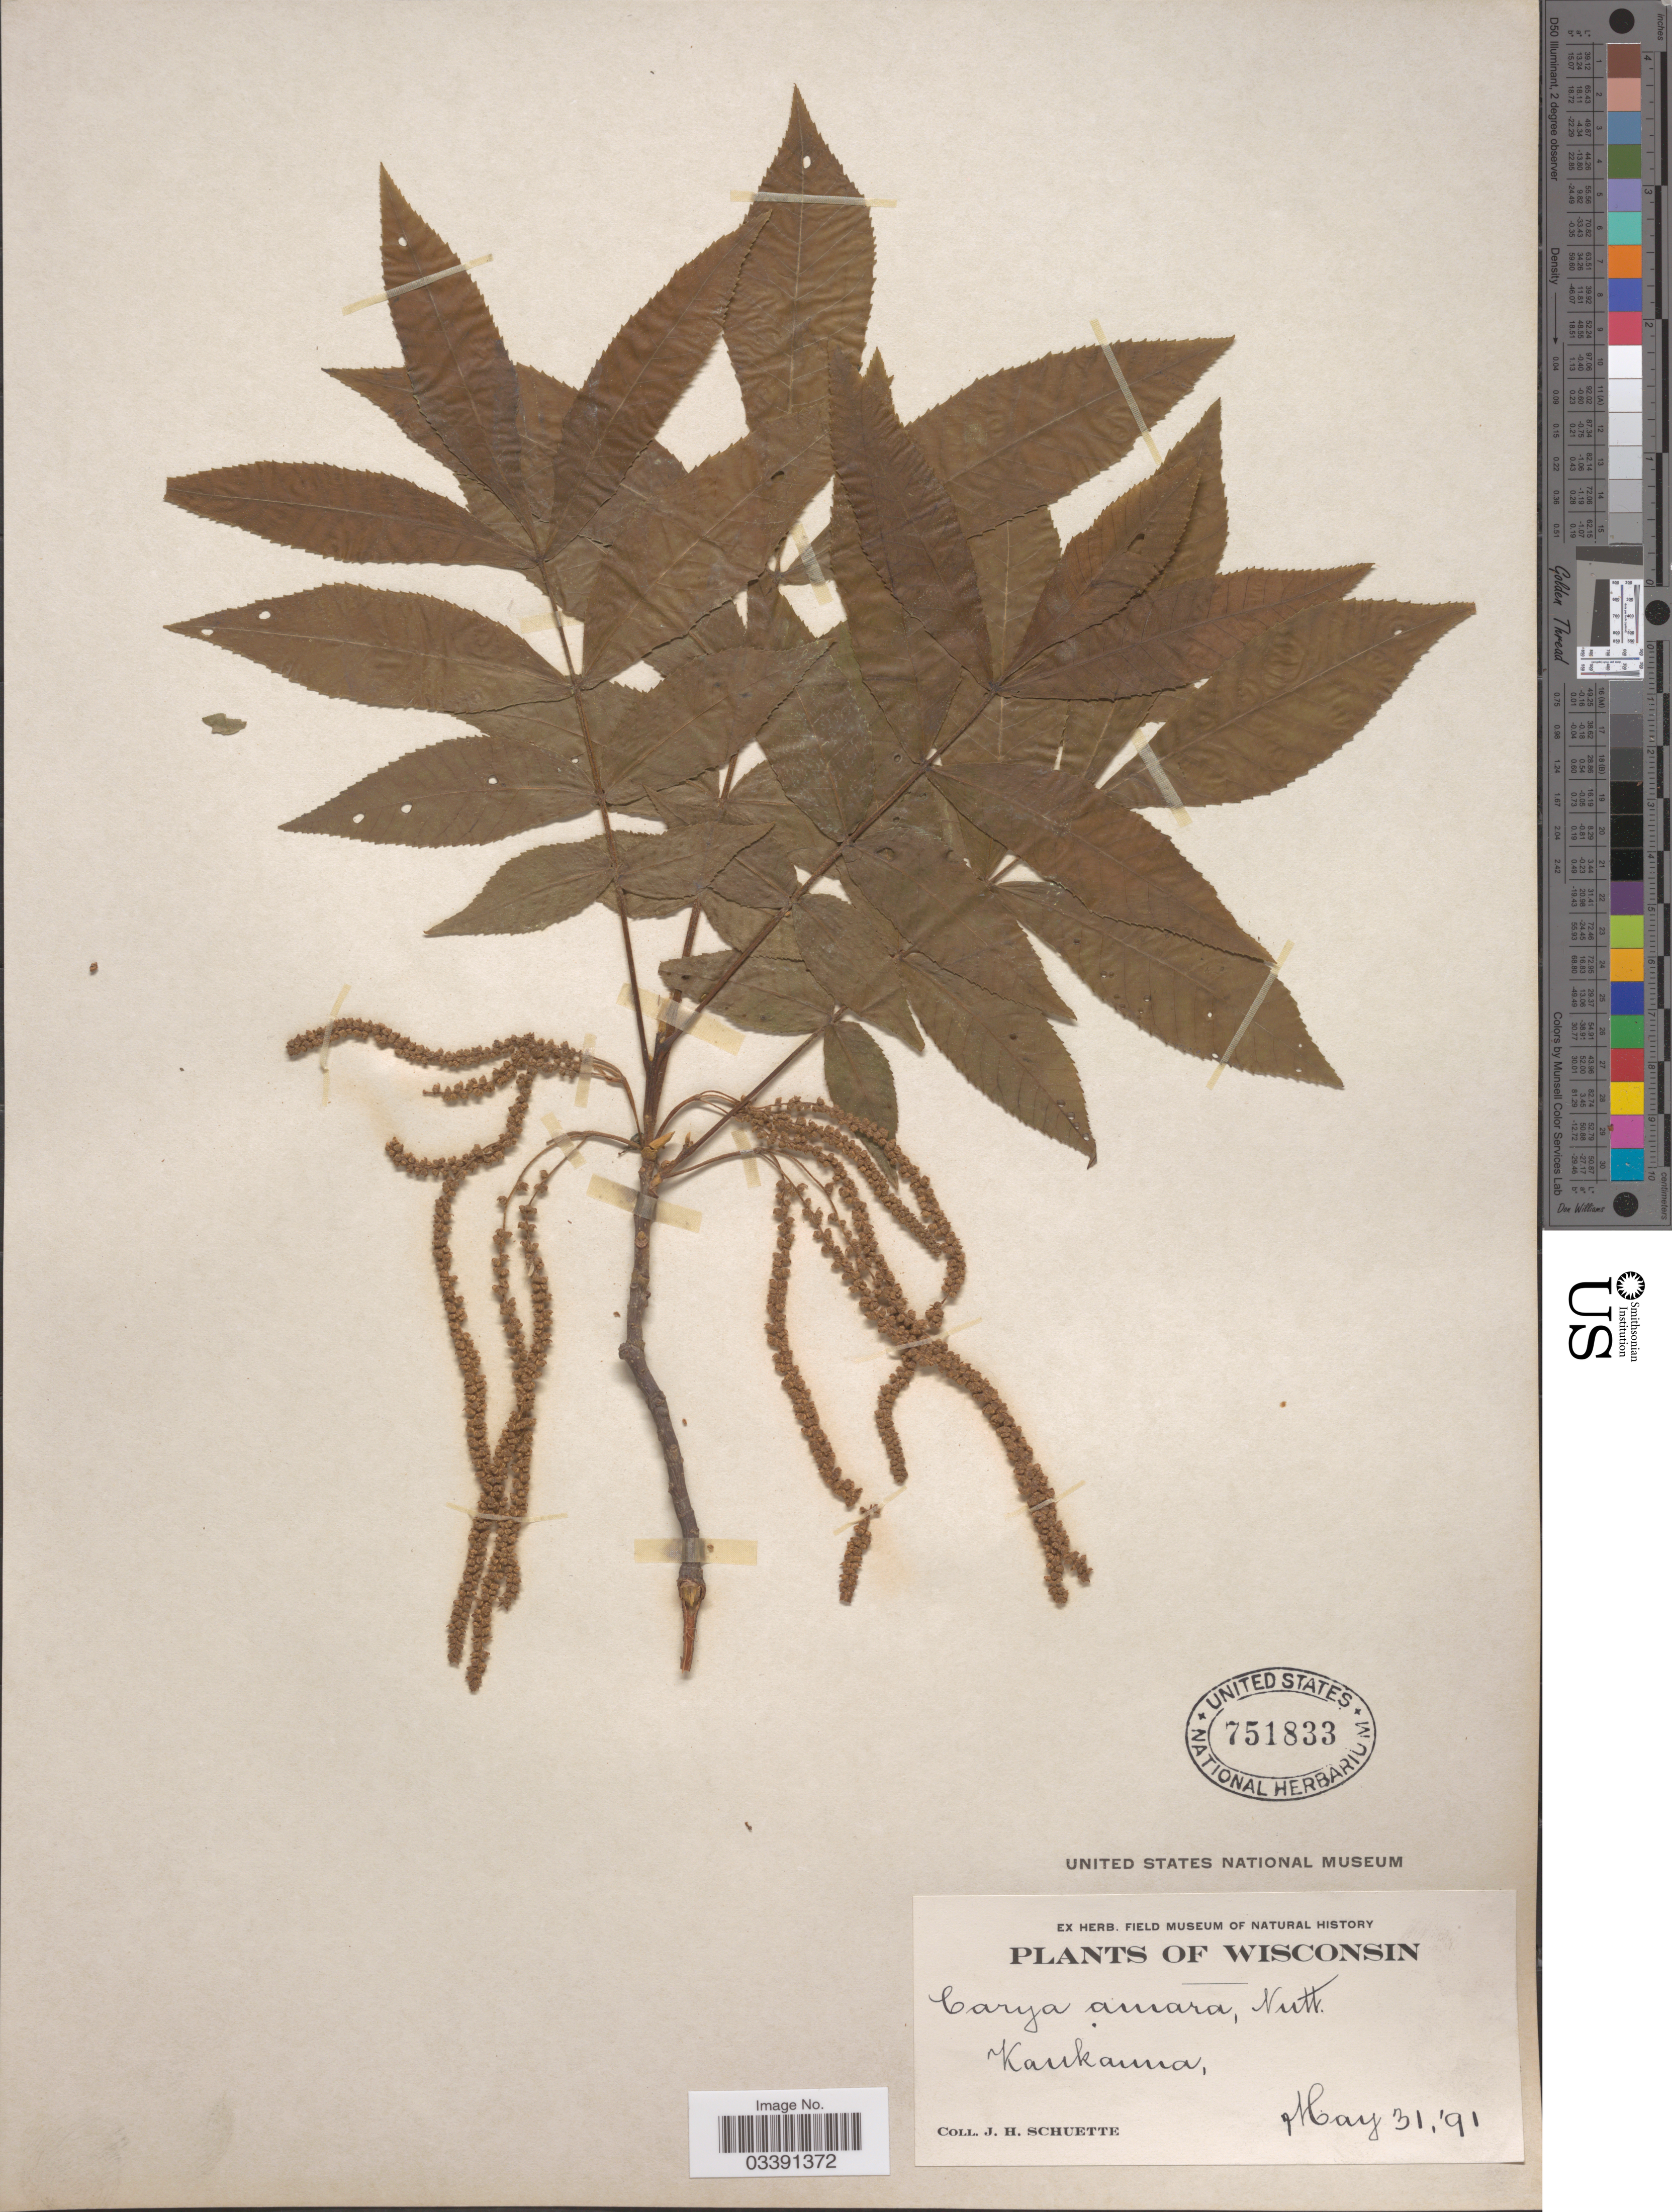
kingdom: Plantae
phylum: Tracheophyta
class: Magnoliopsida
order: Fagales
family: Juglandaceae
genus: Carya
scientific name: Carya cordiformis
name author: (Wangenh.) K. Koch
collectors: J. H. Schuette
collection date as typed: Transcribed d/m/y: 31/5/91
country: United States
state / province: Wisconsin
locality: Kaukauna.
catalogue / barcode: US 751833